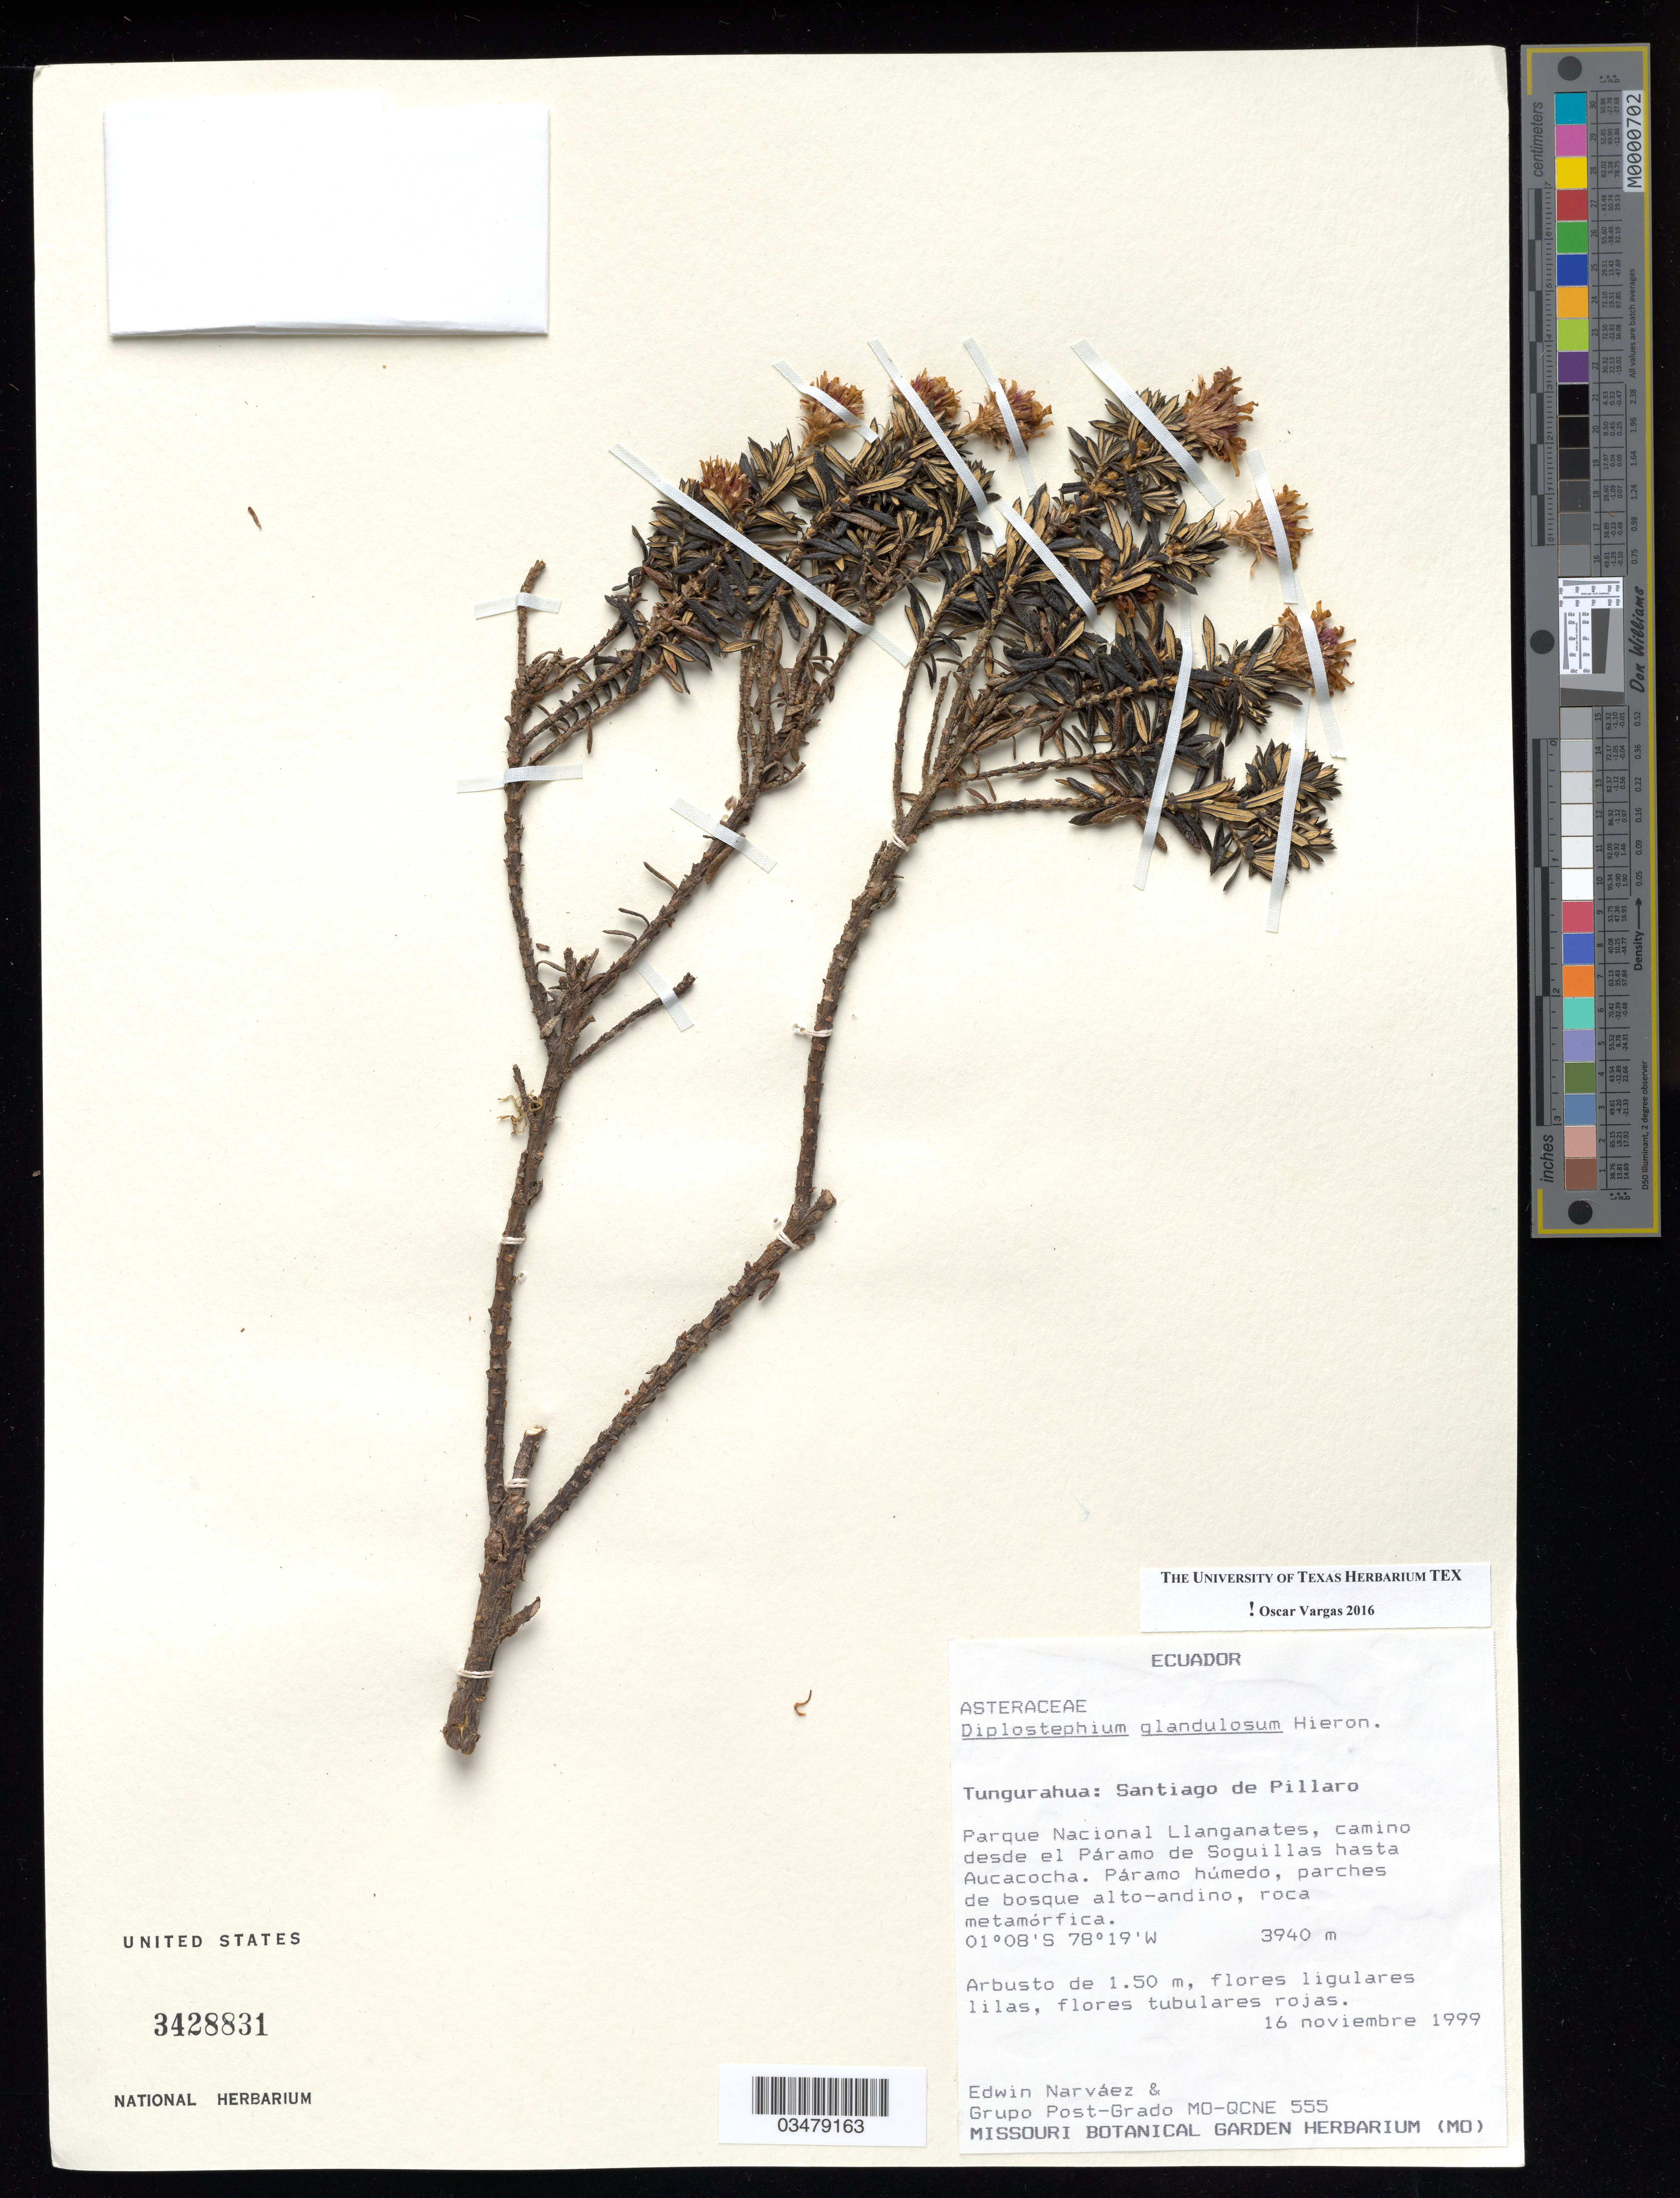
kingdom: Plantae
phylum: Tracheophyta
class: Magnoliopsida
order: Asterales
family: Asteraceae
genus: Diplostephium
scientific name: Diplostephium glandulosum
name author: Hieron.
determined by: Vargas, Oscar M.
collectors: E. Narváez & Grupo Post-Grado MO-QCNE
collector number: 555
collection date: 1999-11-16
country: Ecuador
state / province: Tungurahua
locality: Santiago de Pillaro, Parque Nacional Llanganates, camino desde el Paramo de Soguillas hasta Aucacohca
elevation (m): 3940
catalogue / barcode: US 3428831